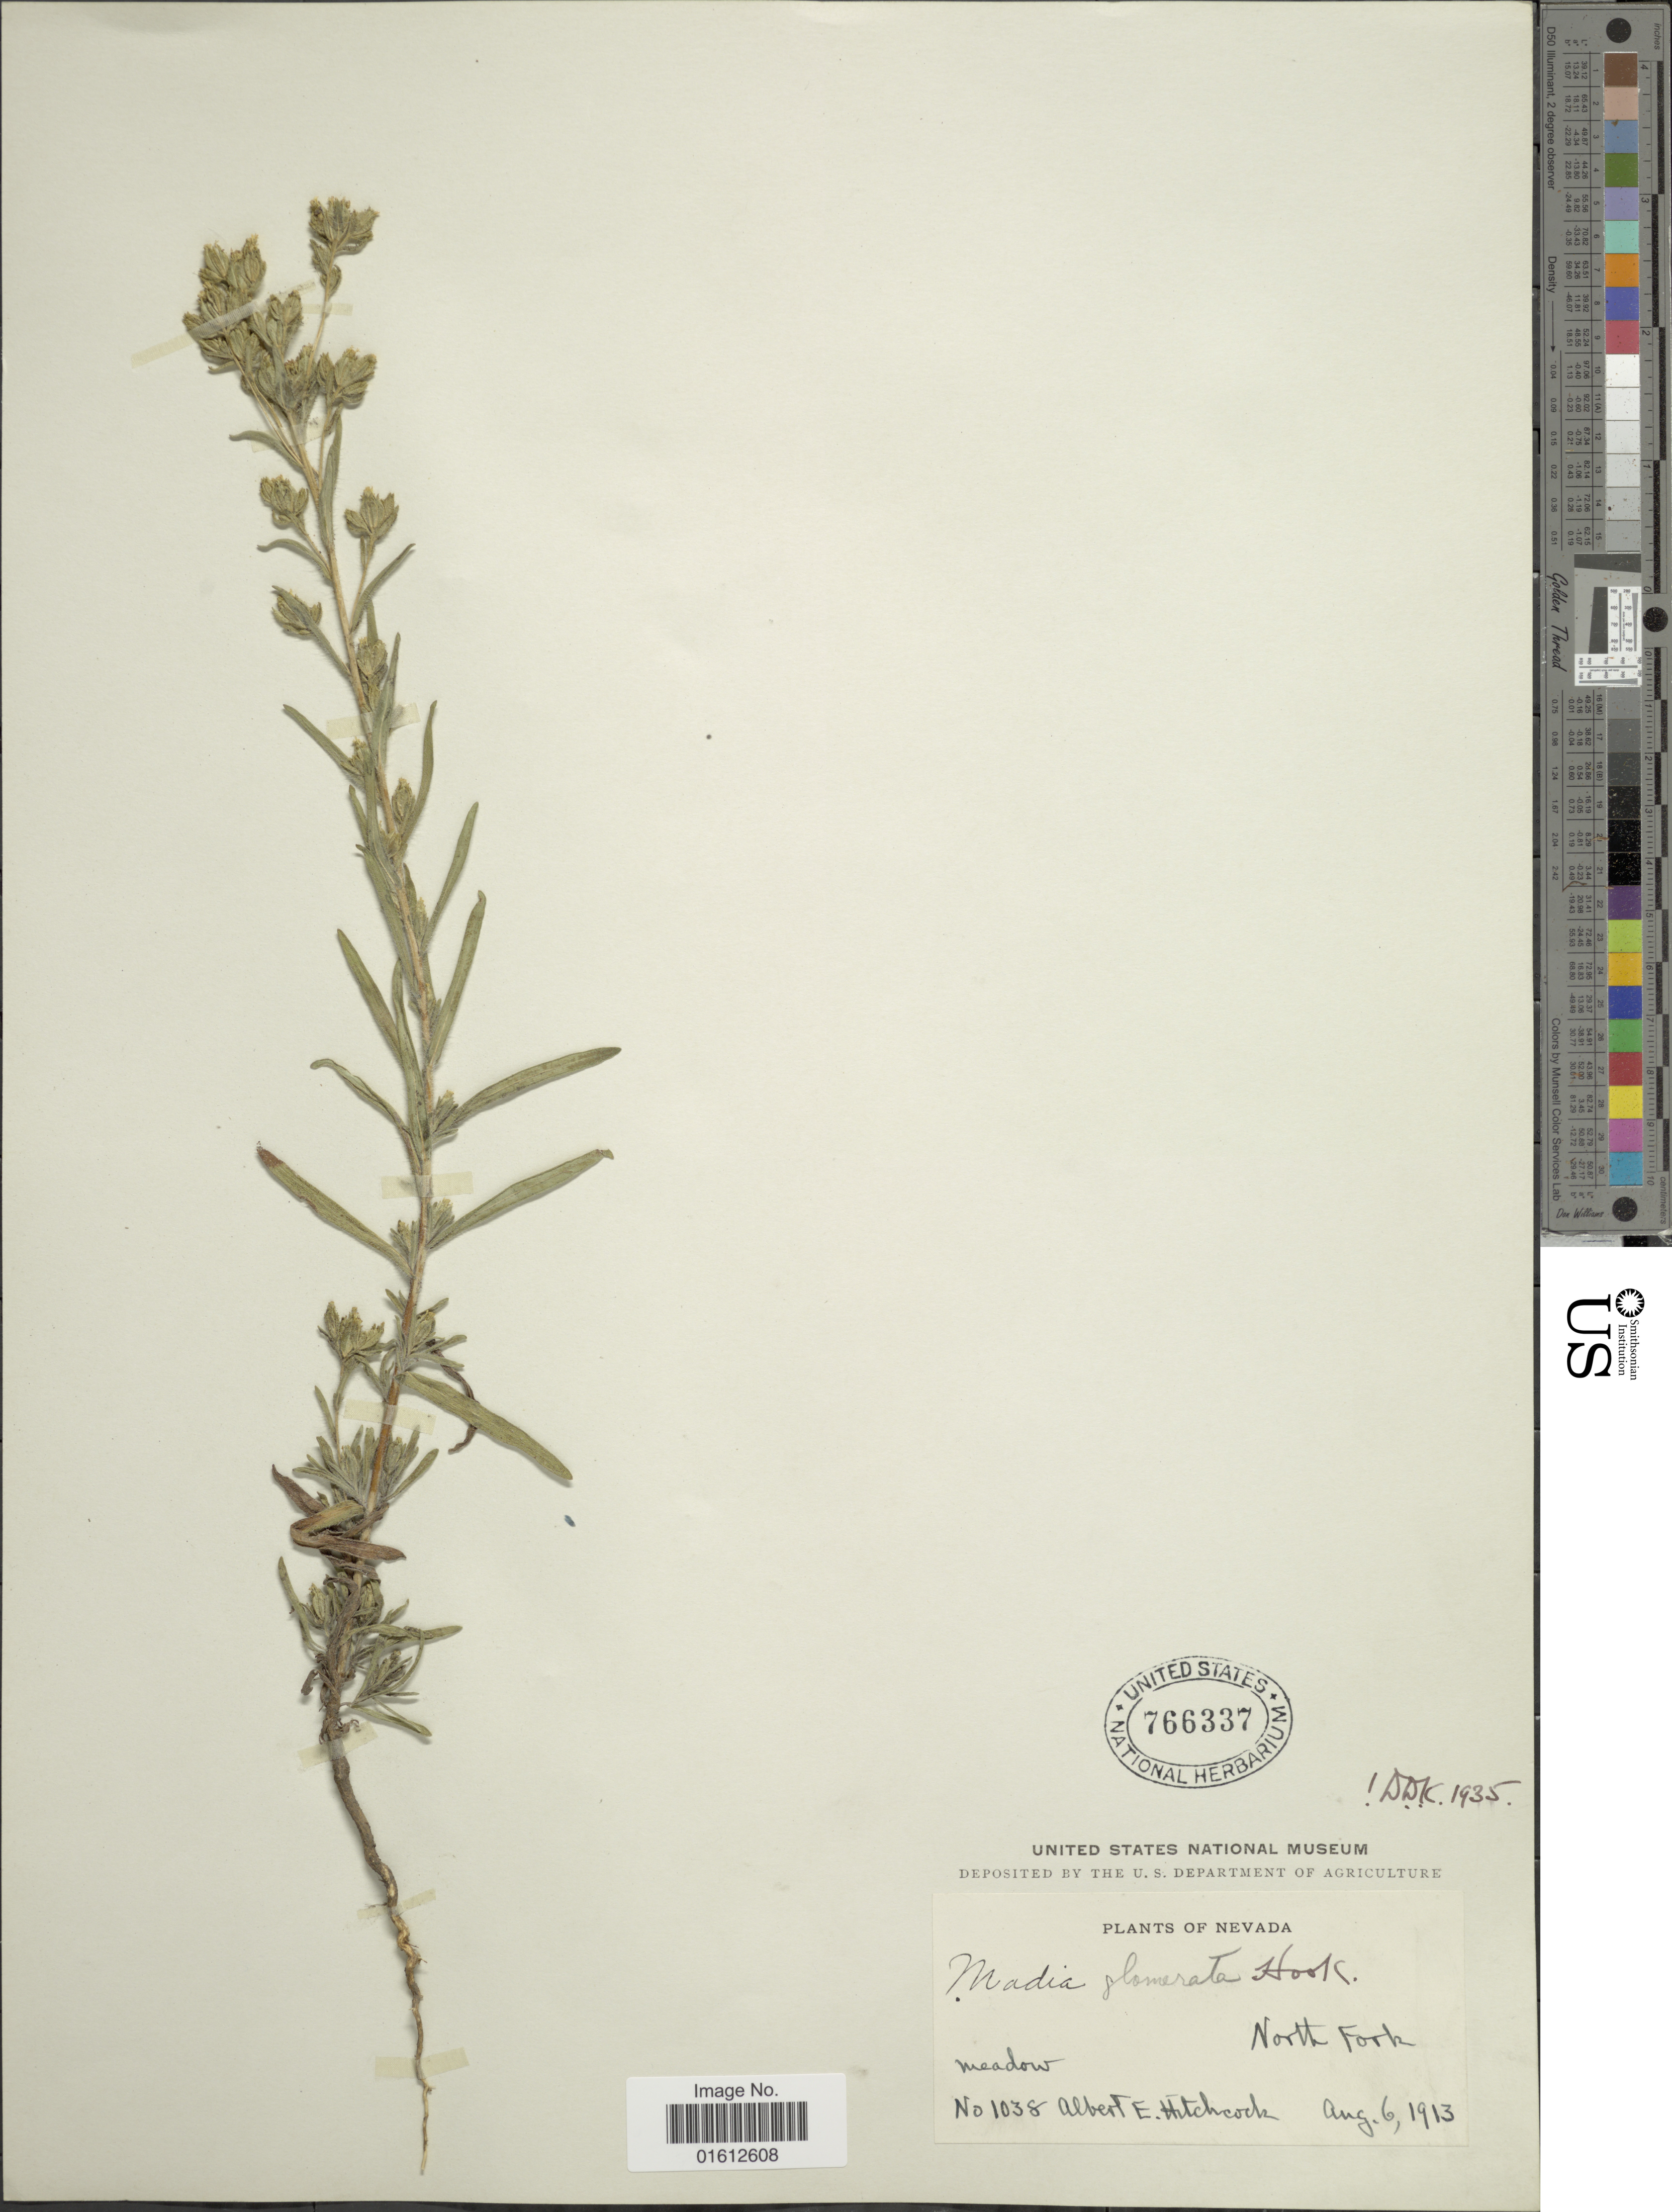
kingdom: Plantae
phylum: Tracheophyta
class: Magnoliopsida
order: Asterales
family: Asteraceae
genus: Madia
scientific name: Madia glomerata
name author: Hook.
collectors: A. Hitchcock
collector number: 1038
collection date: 1913-08-06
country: United States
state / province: Nevada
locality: North Fork.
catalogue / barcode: US 766337